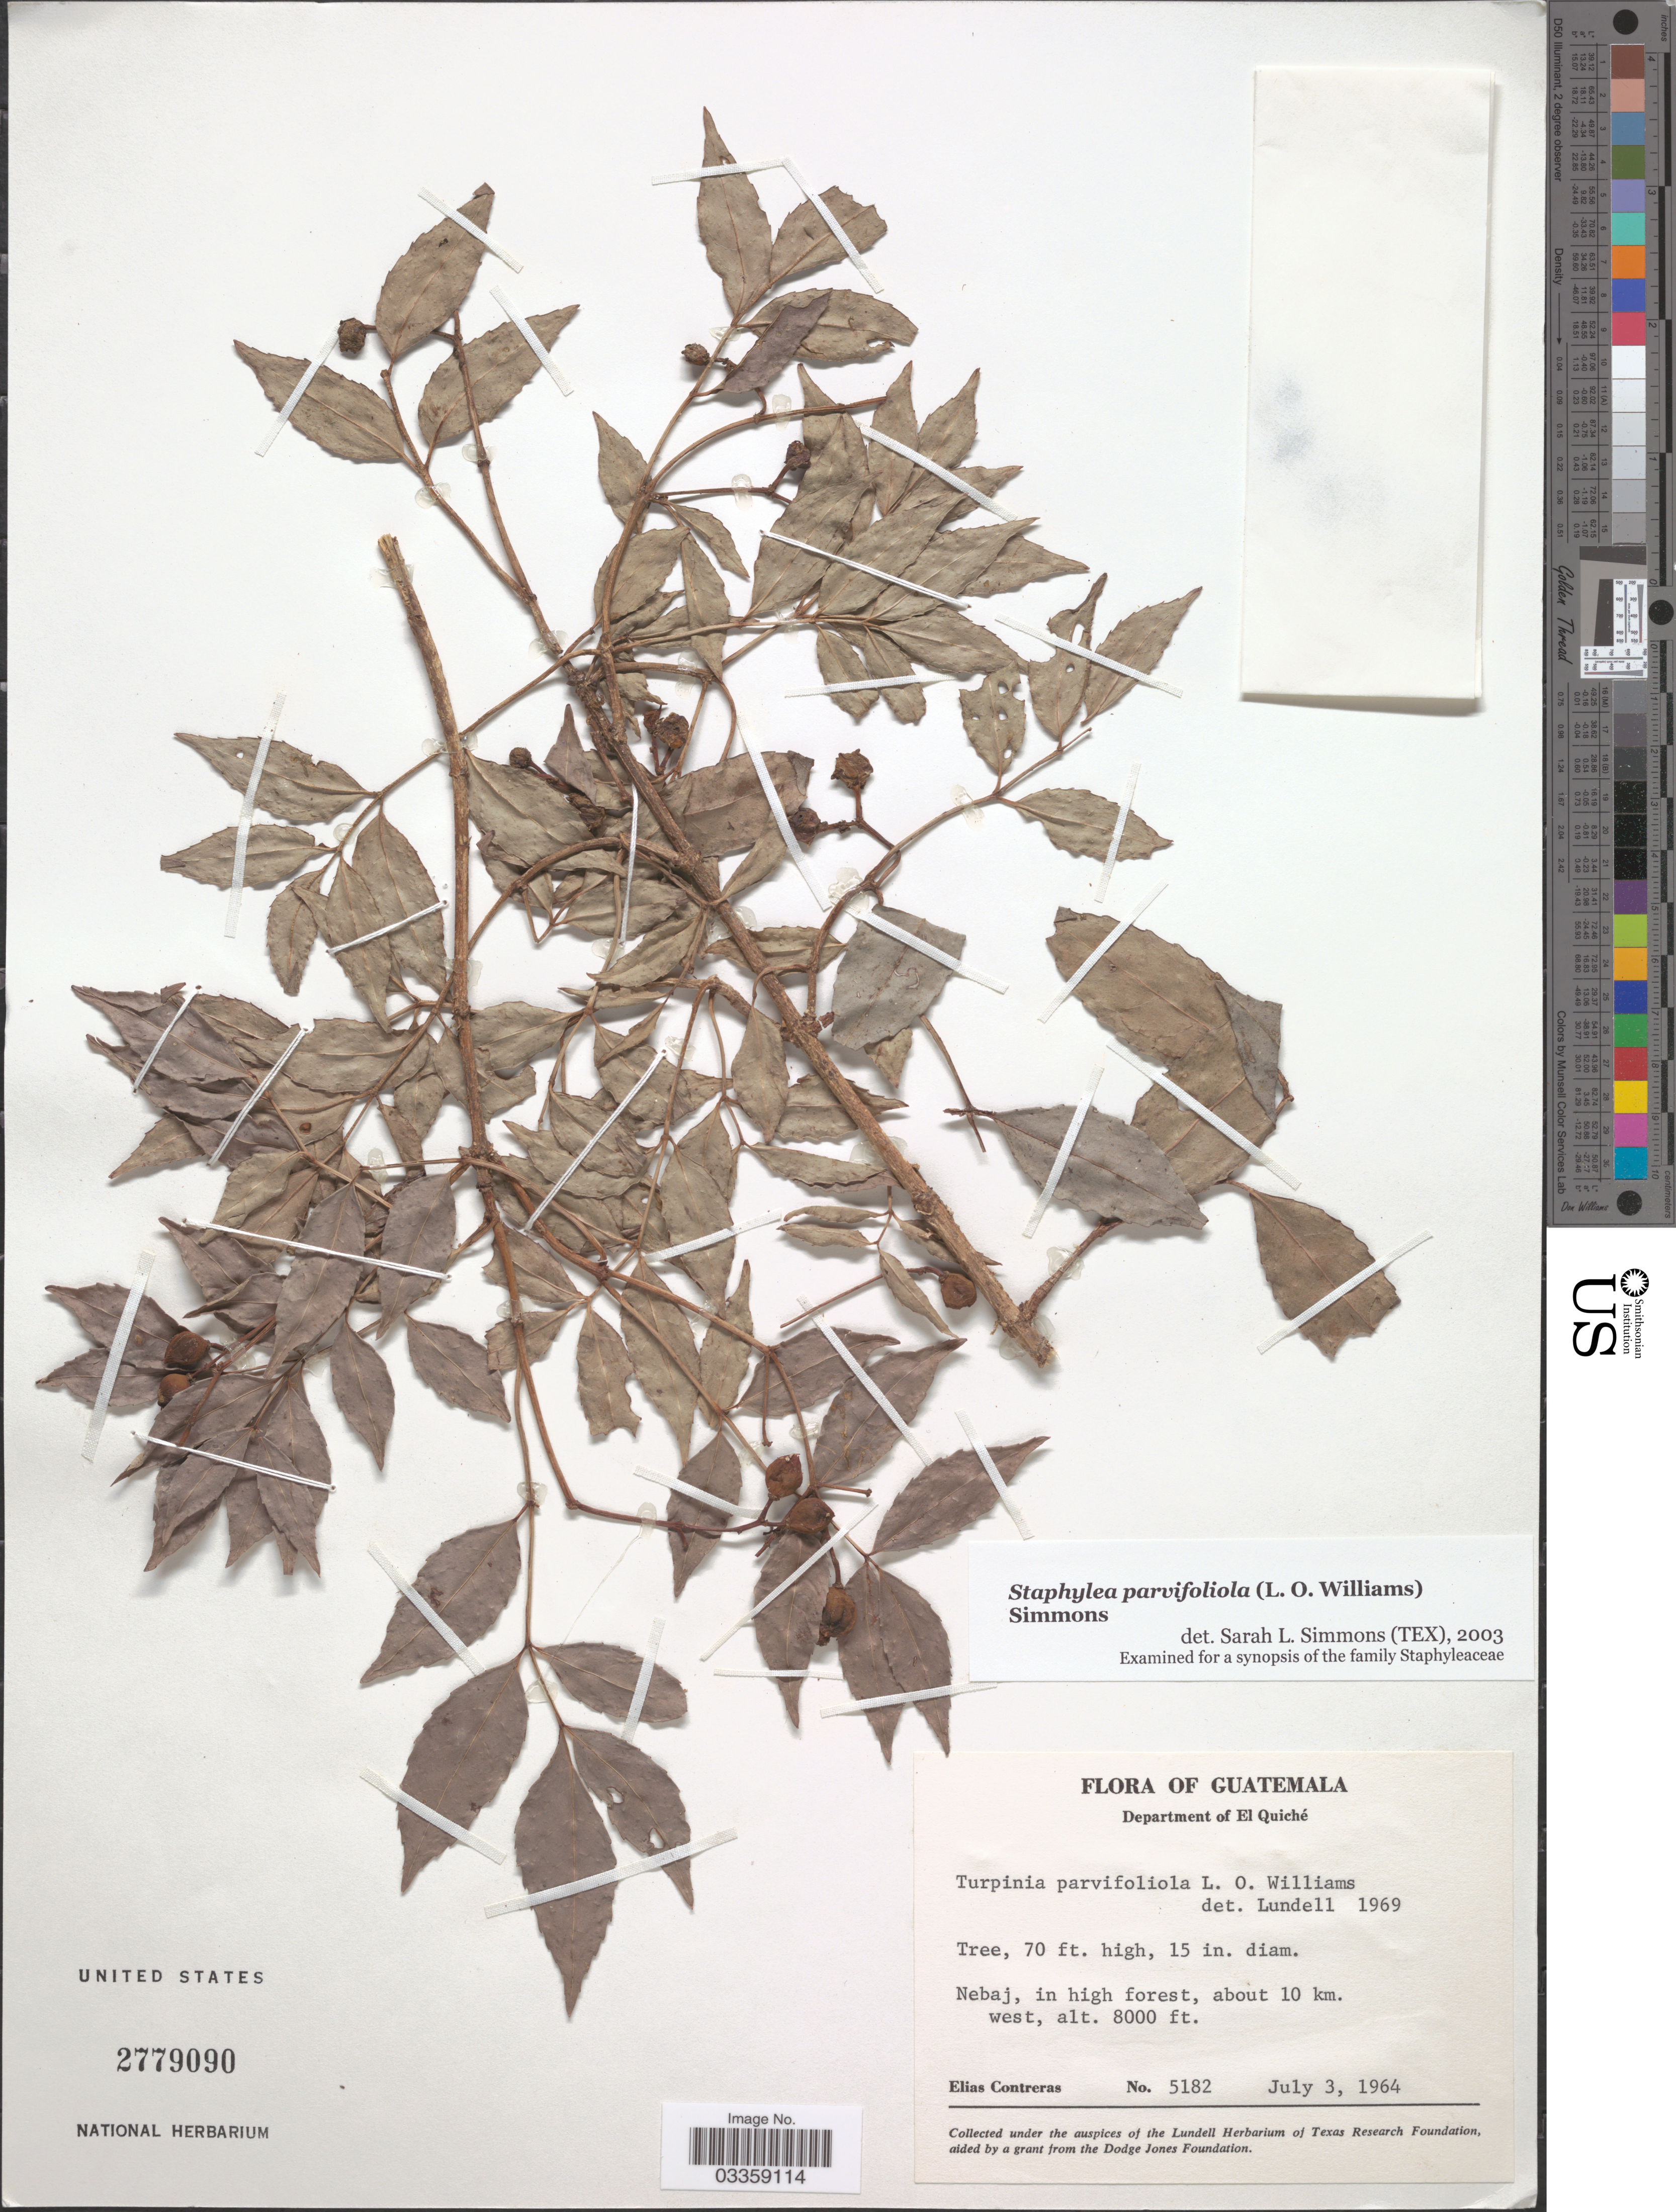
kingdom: Plantae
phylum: Tracheophyta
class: Magnoliopsida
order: Crossosomatales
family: Staphyleaceae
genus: Turpinia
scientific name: Turpinia parvifoliola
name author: L.O. Williams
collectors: E. Contreras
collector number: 5182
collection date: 1964-07-03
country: Guatemala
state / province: El Quiché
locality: Department of El Quiché. Nebaj, in high forest, about 10 km. west.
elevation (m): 2438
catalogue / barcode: US 2779090